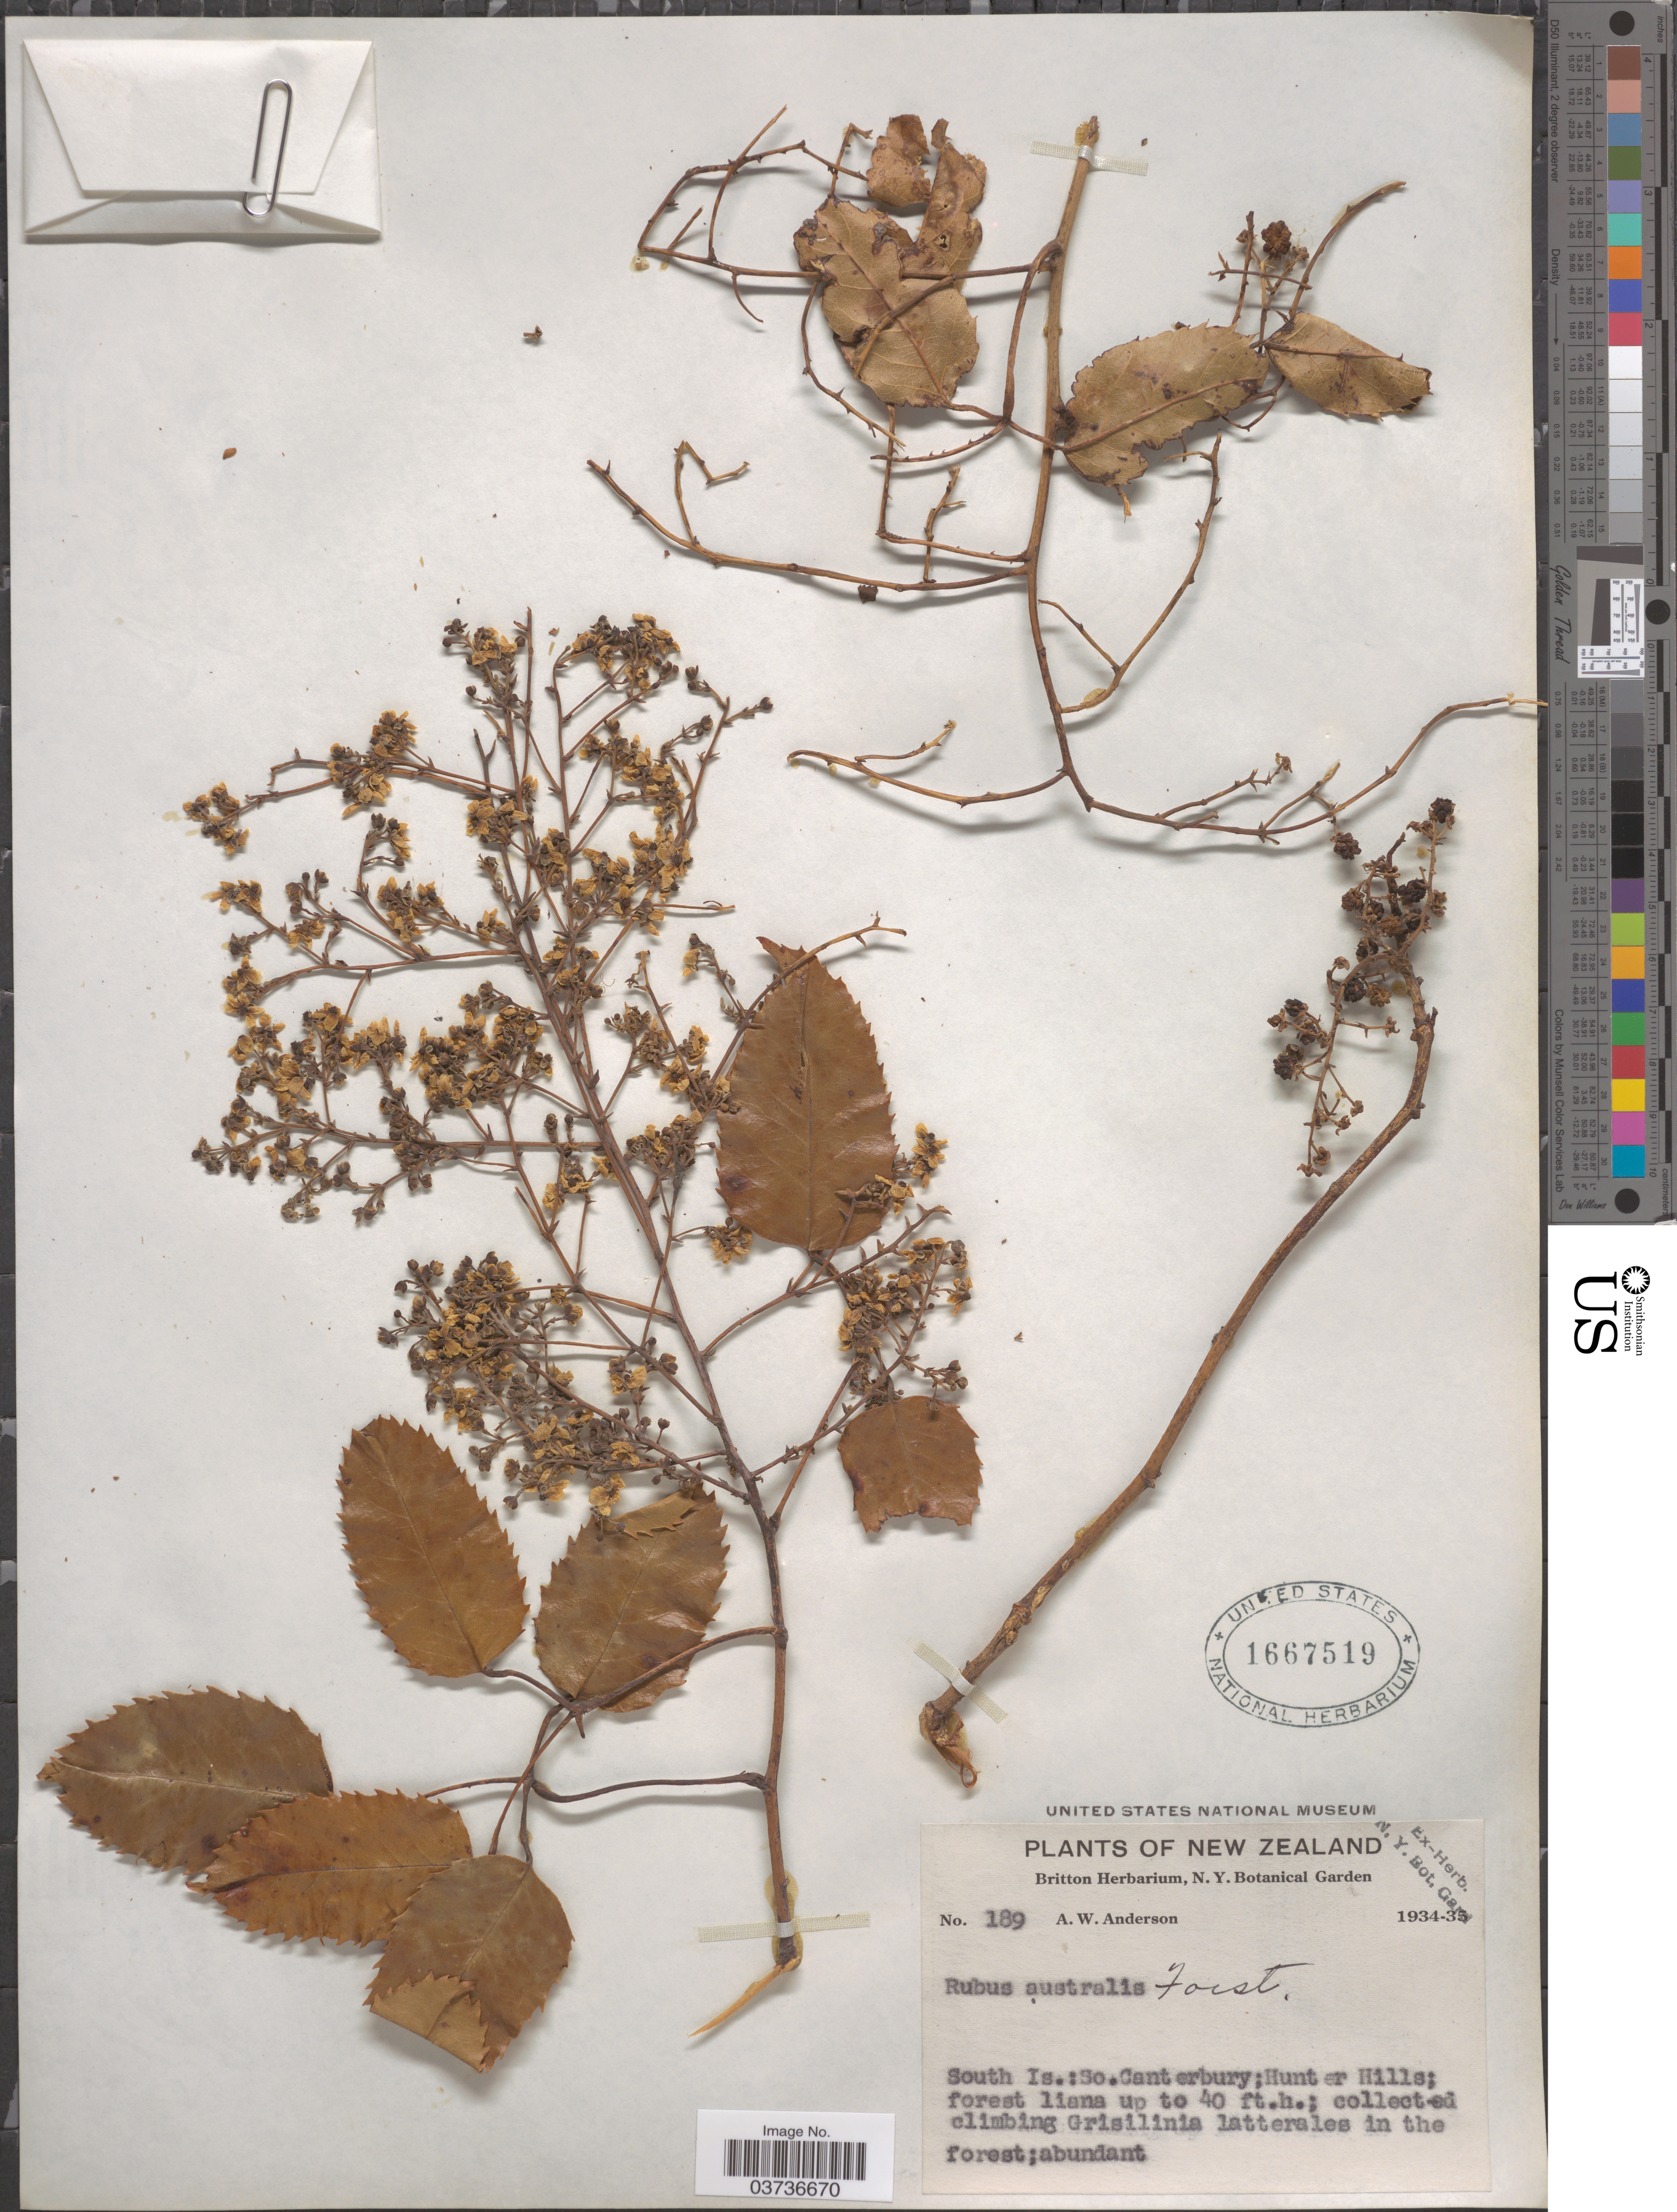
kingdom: Plantae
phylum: Tracheophyta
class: Magnoliopsida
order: Rosales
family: Rosaceae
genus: Rubus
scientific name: Rubus australis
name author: G. Forst.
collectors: A. W. Anderson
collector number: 189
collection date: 1934/1935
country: New Zealand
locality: South Is.: So. Canterbury; Hunter Hills.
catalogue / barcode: US 1667519